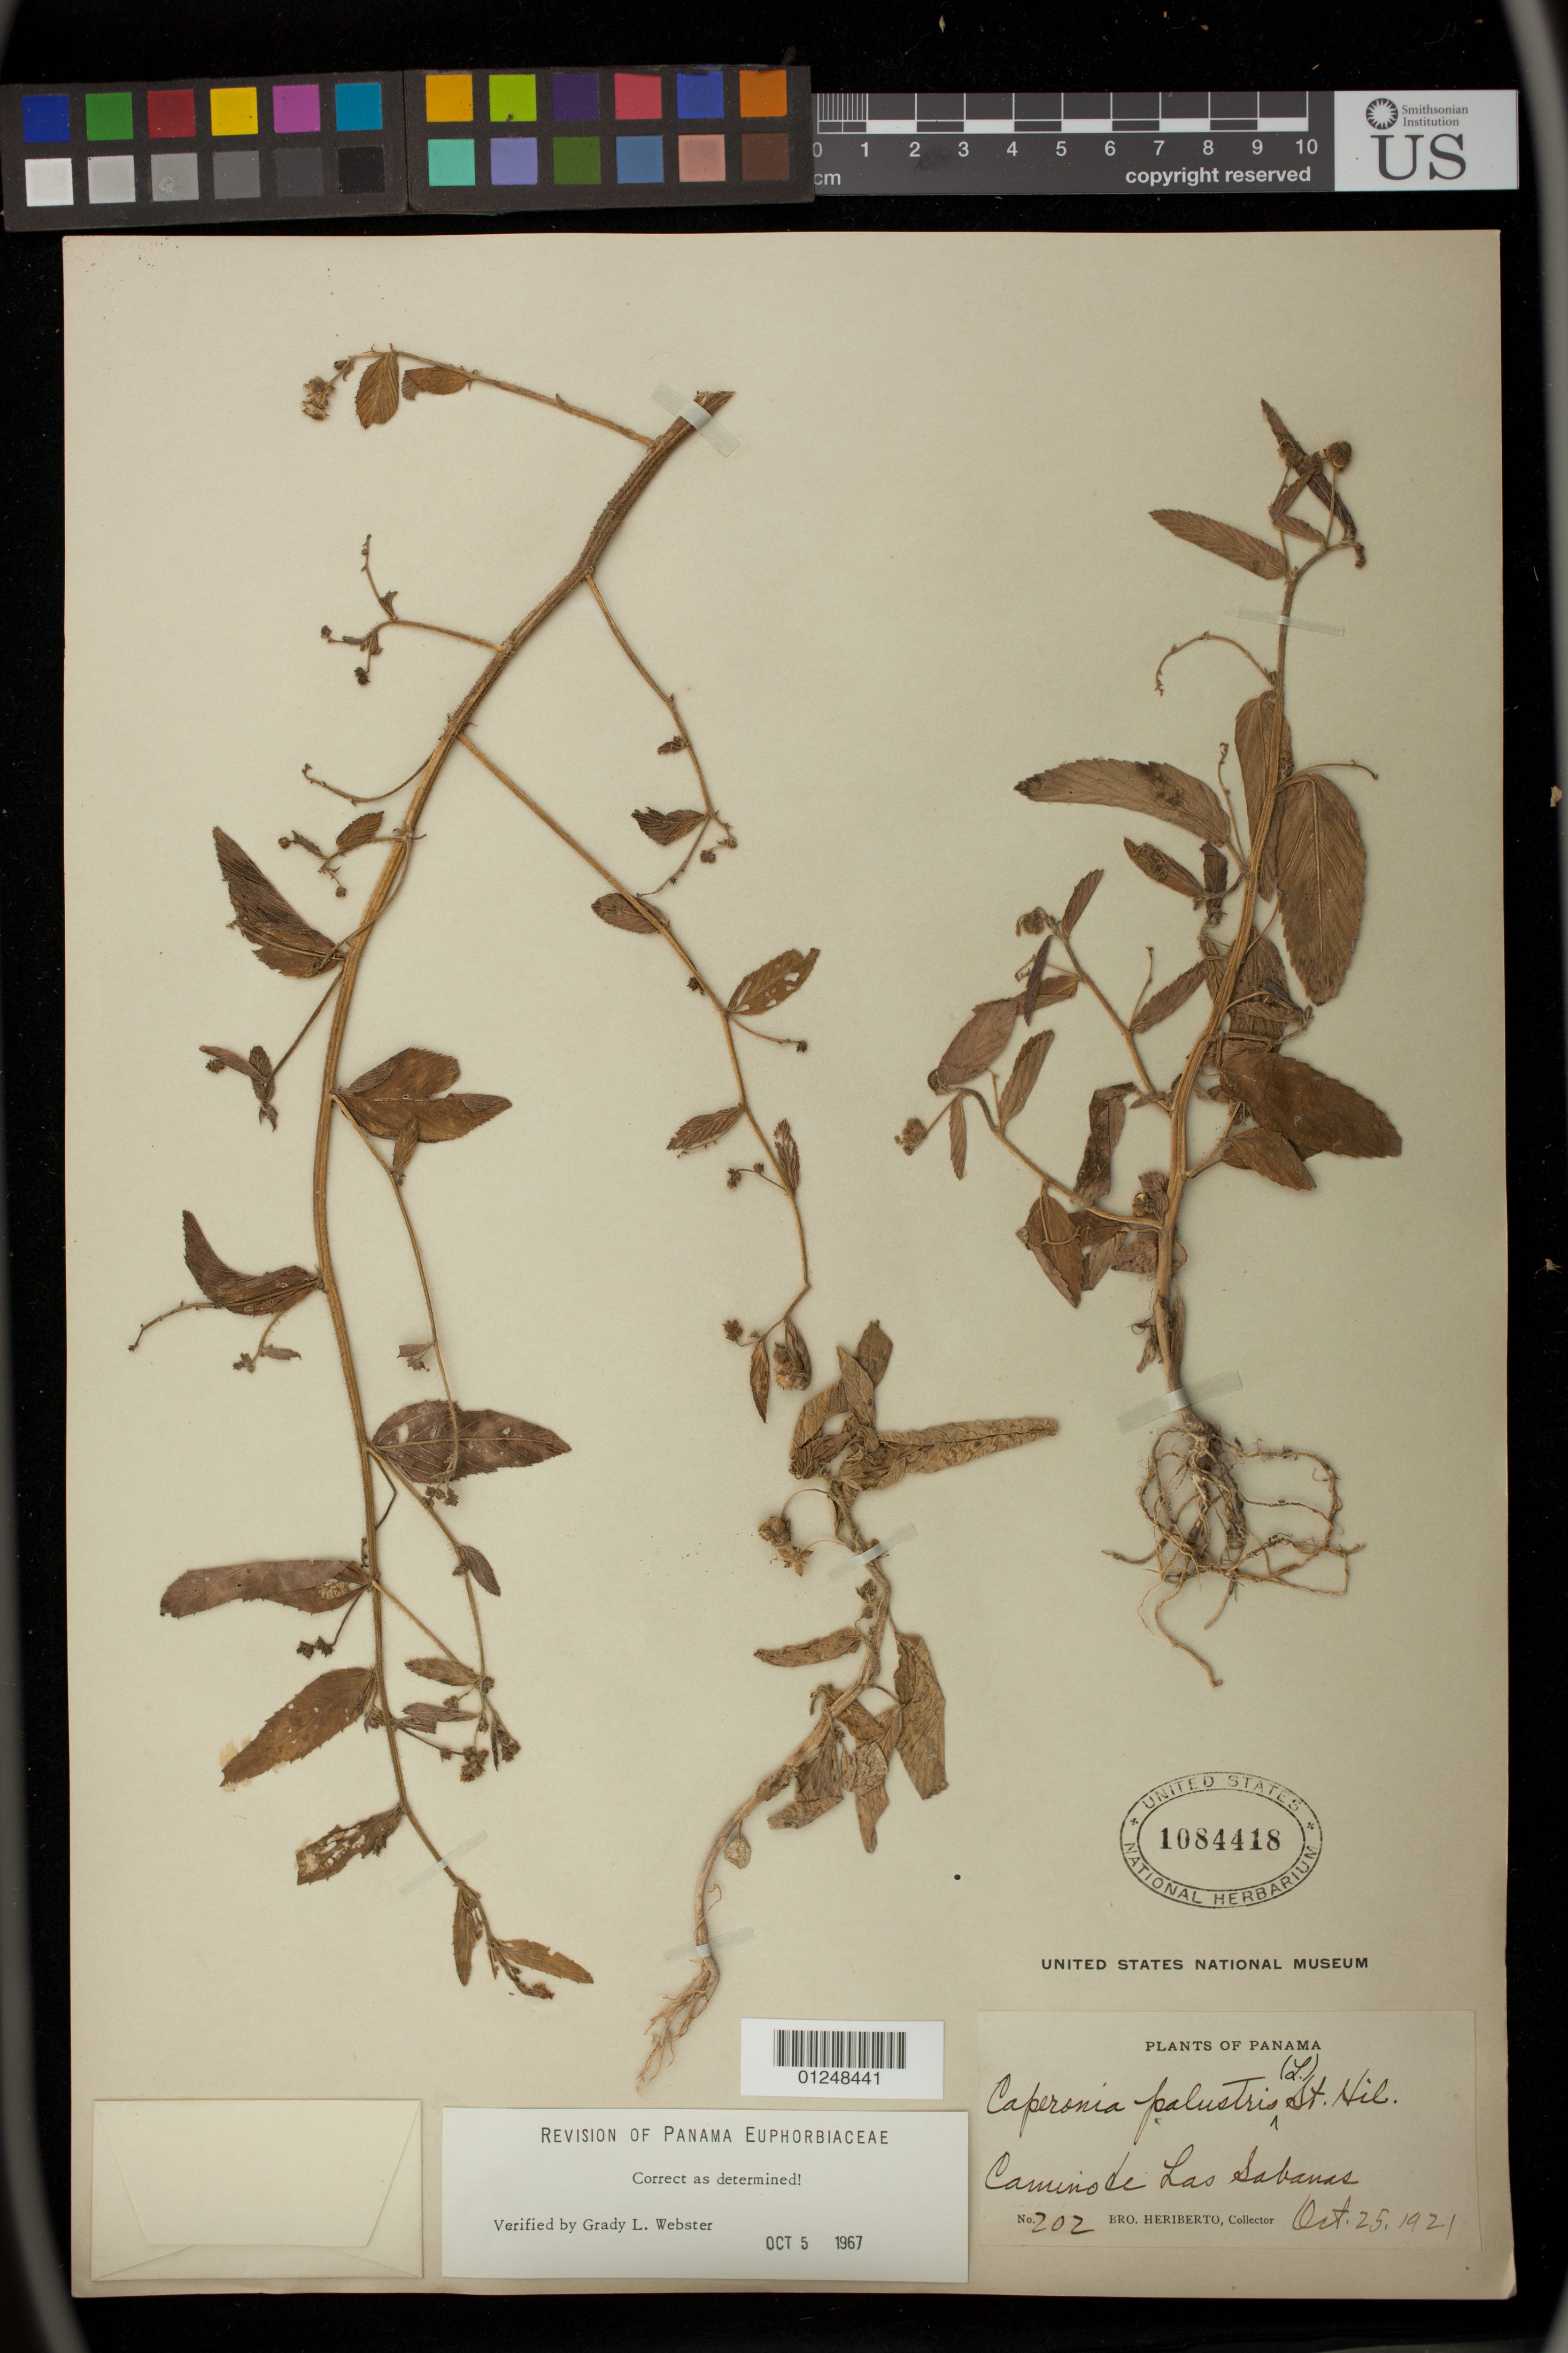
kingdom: Plantae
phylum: Tracheophyta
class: Magnoliopsida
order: Malpighiales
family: Euphorbiaceae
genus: Caperonia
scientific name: Caperonia palustris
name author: (L.) A. St.-Hil.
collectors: B. Heriberto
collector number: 202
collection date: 1921-10-25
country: Panama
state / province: Coclé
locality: Camino de Las Sabanas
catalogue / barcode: US 1084418